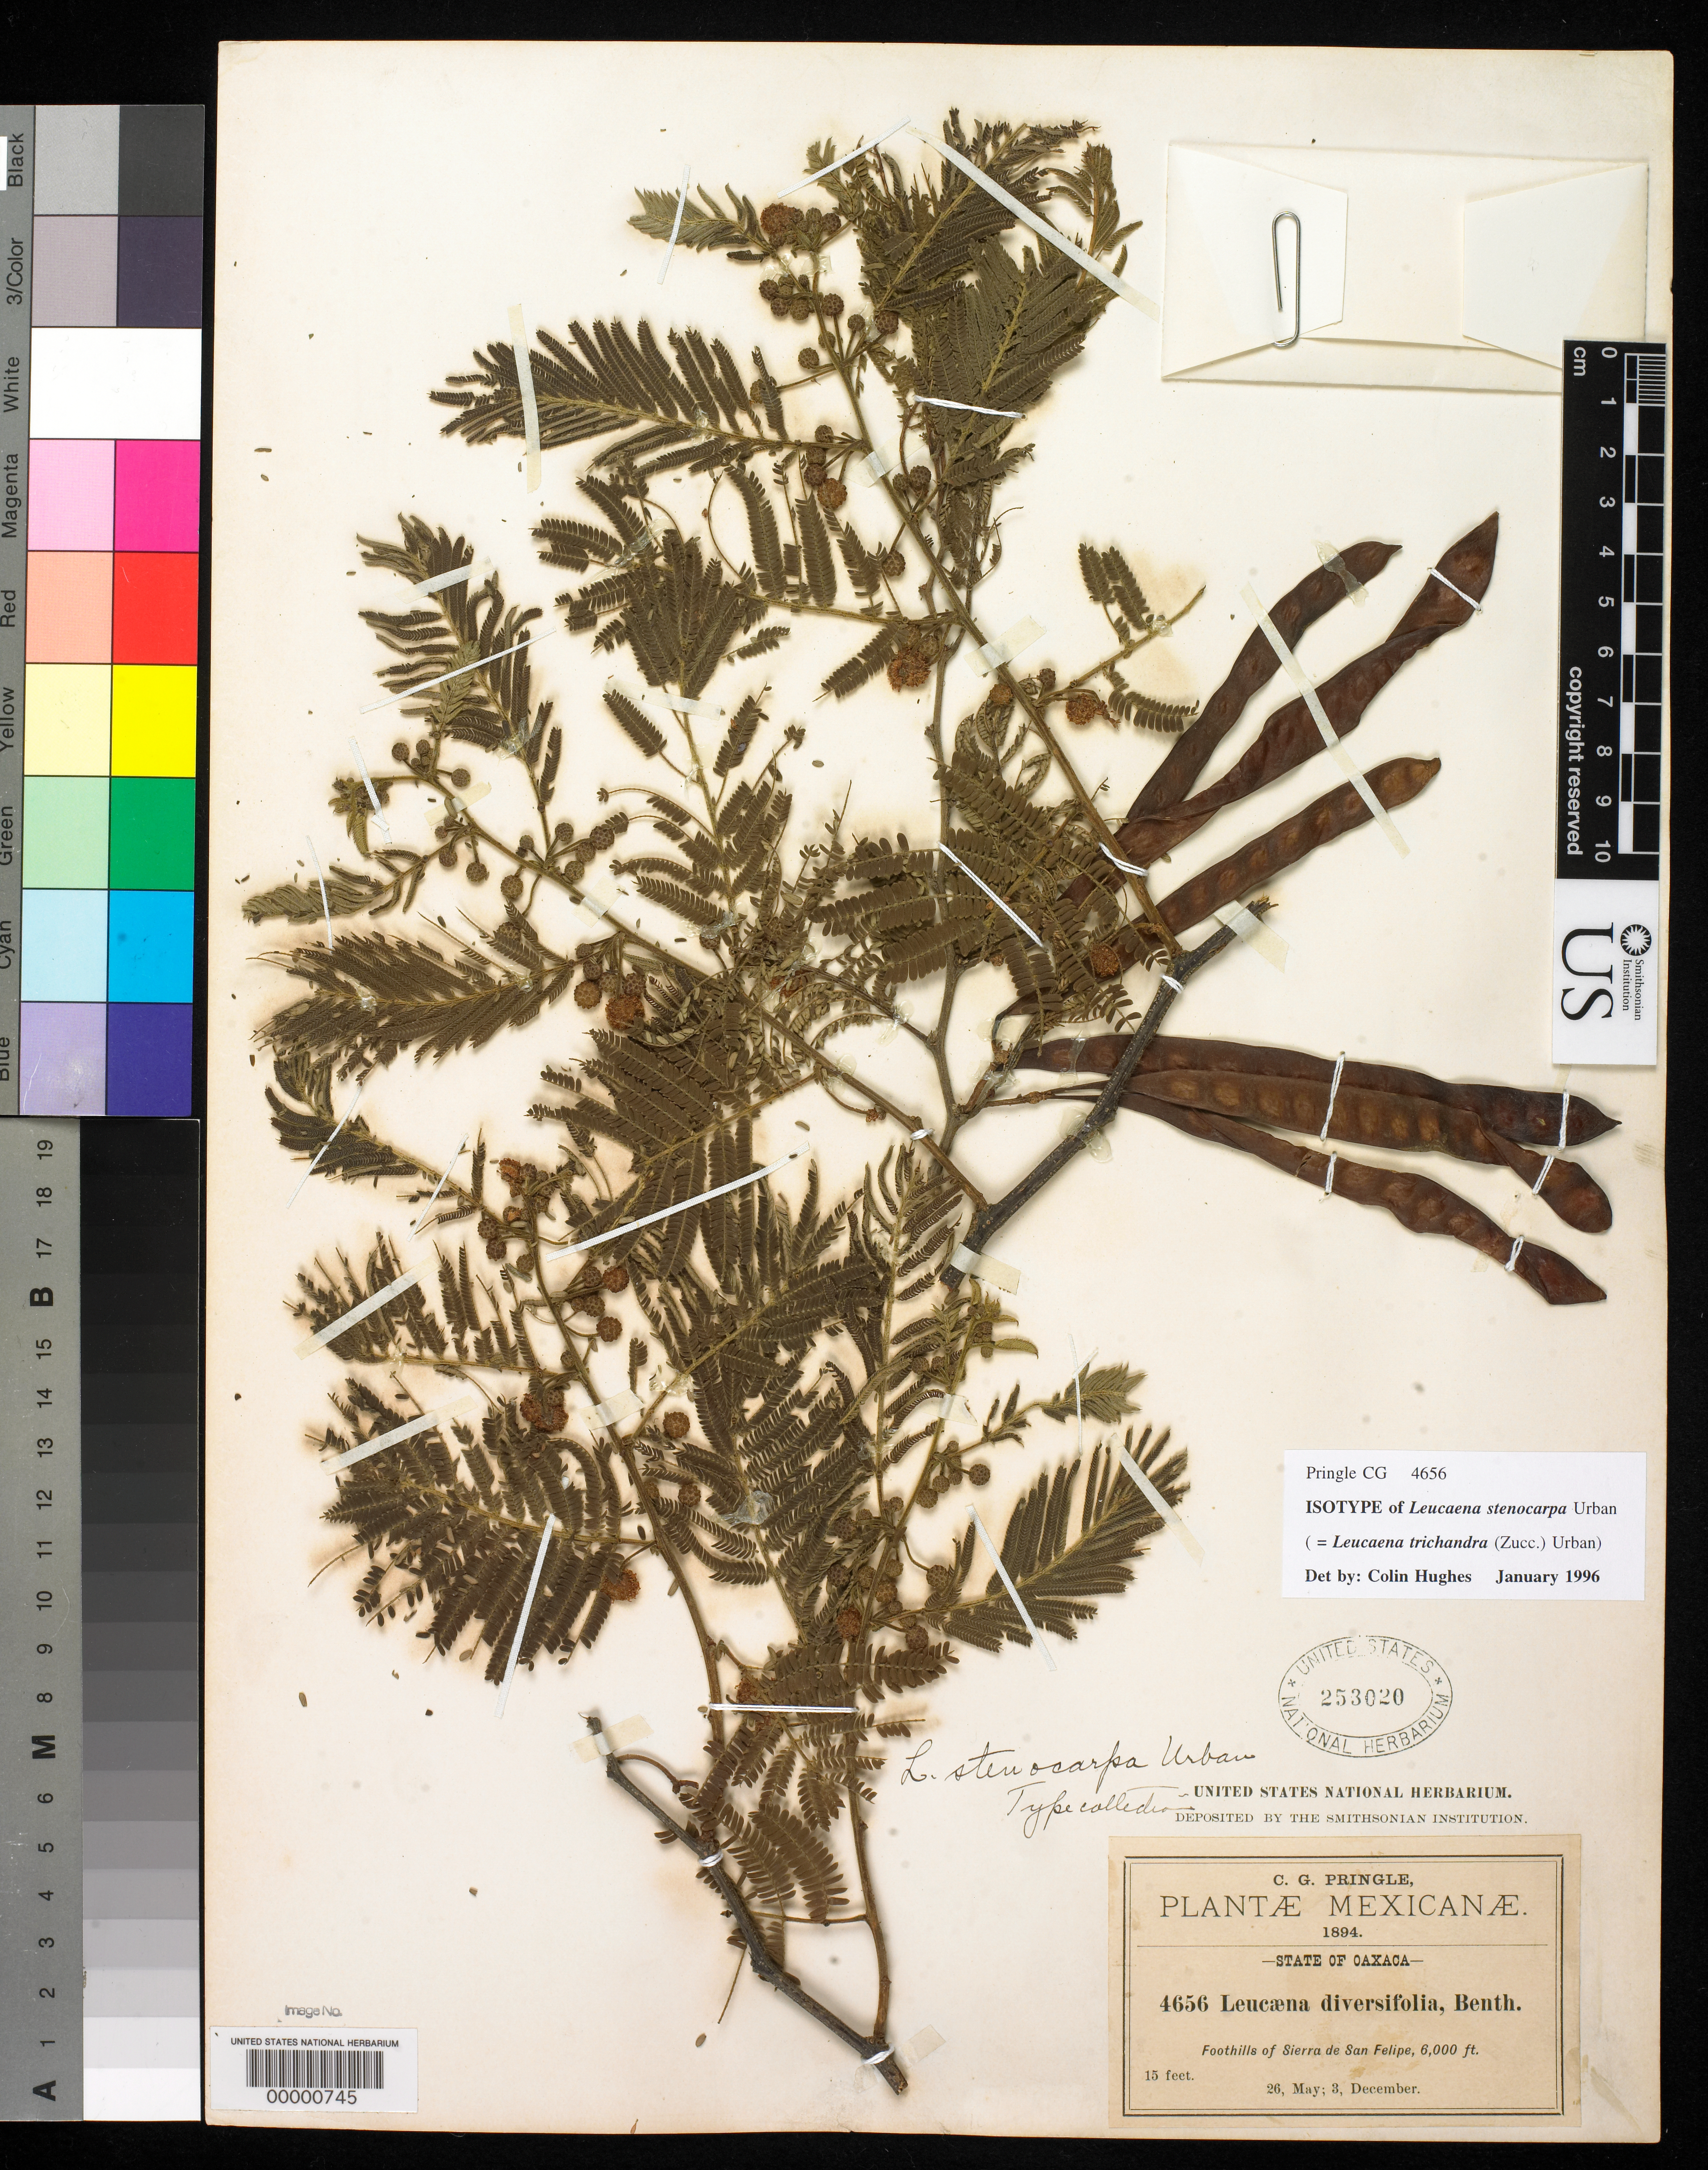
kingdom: Plantae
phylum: Tracheophyta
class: Magnoliopsida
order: Fabales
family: Fabaceae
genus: Leucaena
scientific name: Leucaena stenocarpa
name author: Urb.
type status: Syntype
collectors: C. G. Pringle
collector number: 4656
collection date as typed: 26 May 1894 and 03 Dec 1894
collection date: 1894-05-26,1894-12-03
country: Mexico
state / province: Oaxaca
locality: Foothills of Sierra de San Felipe.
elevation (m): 2000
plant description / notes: Specimen mounted with syntypes collected on 2 separate dates (flowering & fruiting); protologue does not cite date but describes both flowering & fruiting elements. Lectotypified by Zárate Pedroche (1994), citing lectotype at MEXU but without specifying which element is the lectotype.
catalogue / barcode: US 253020